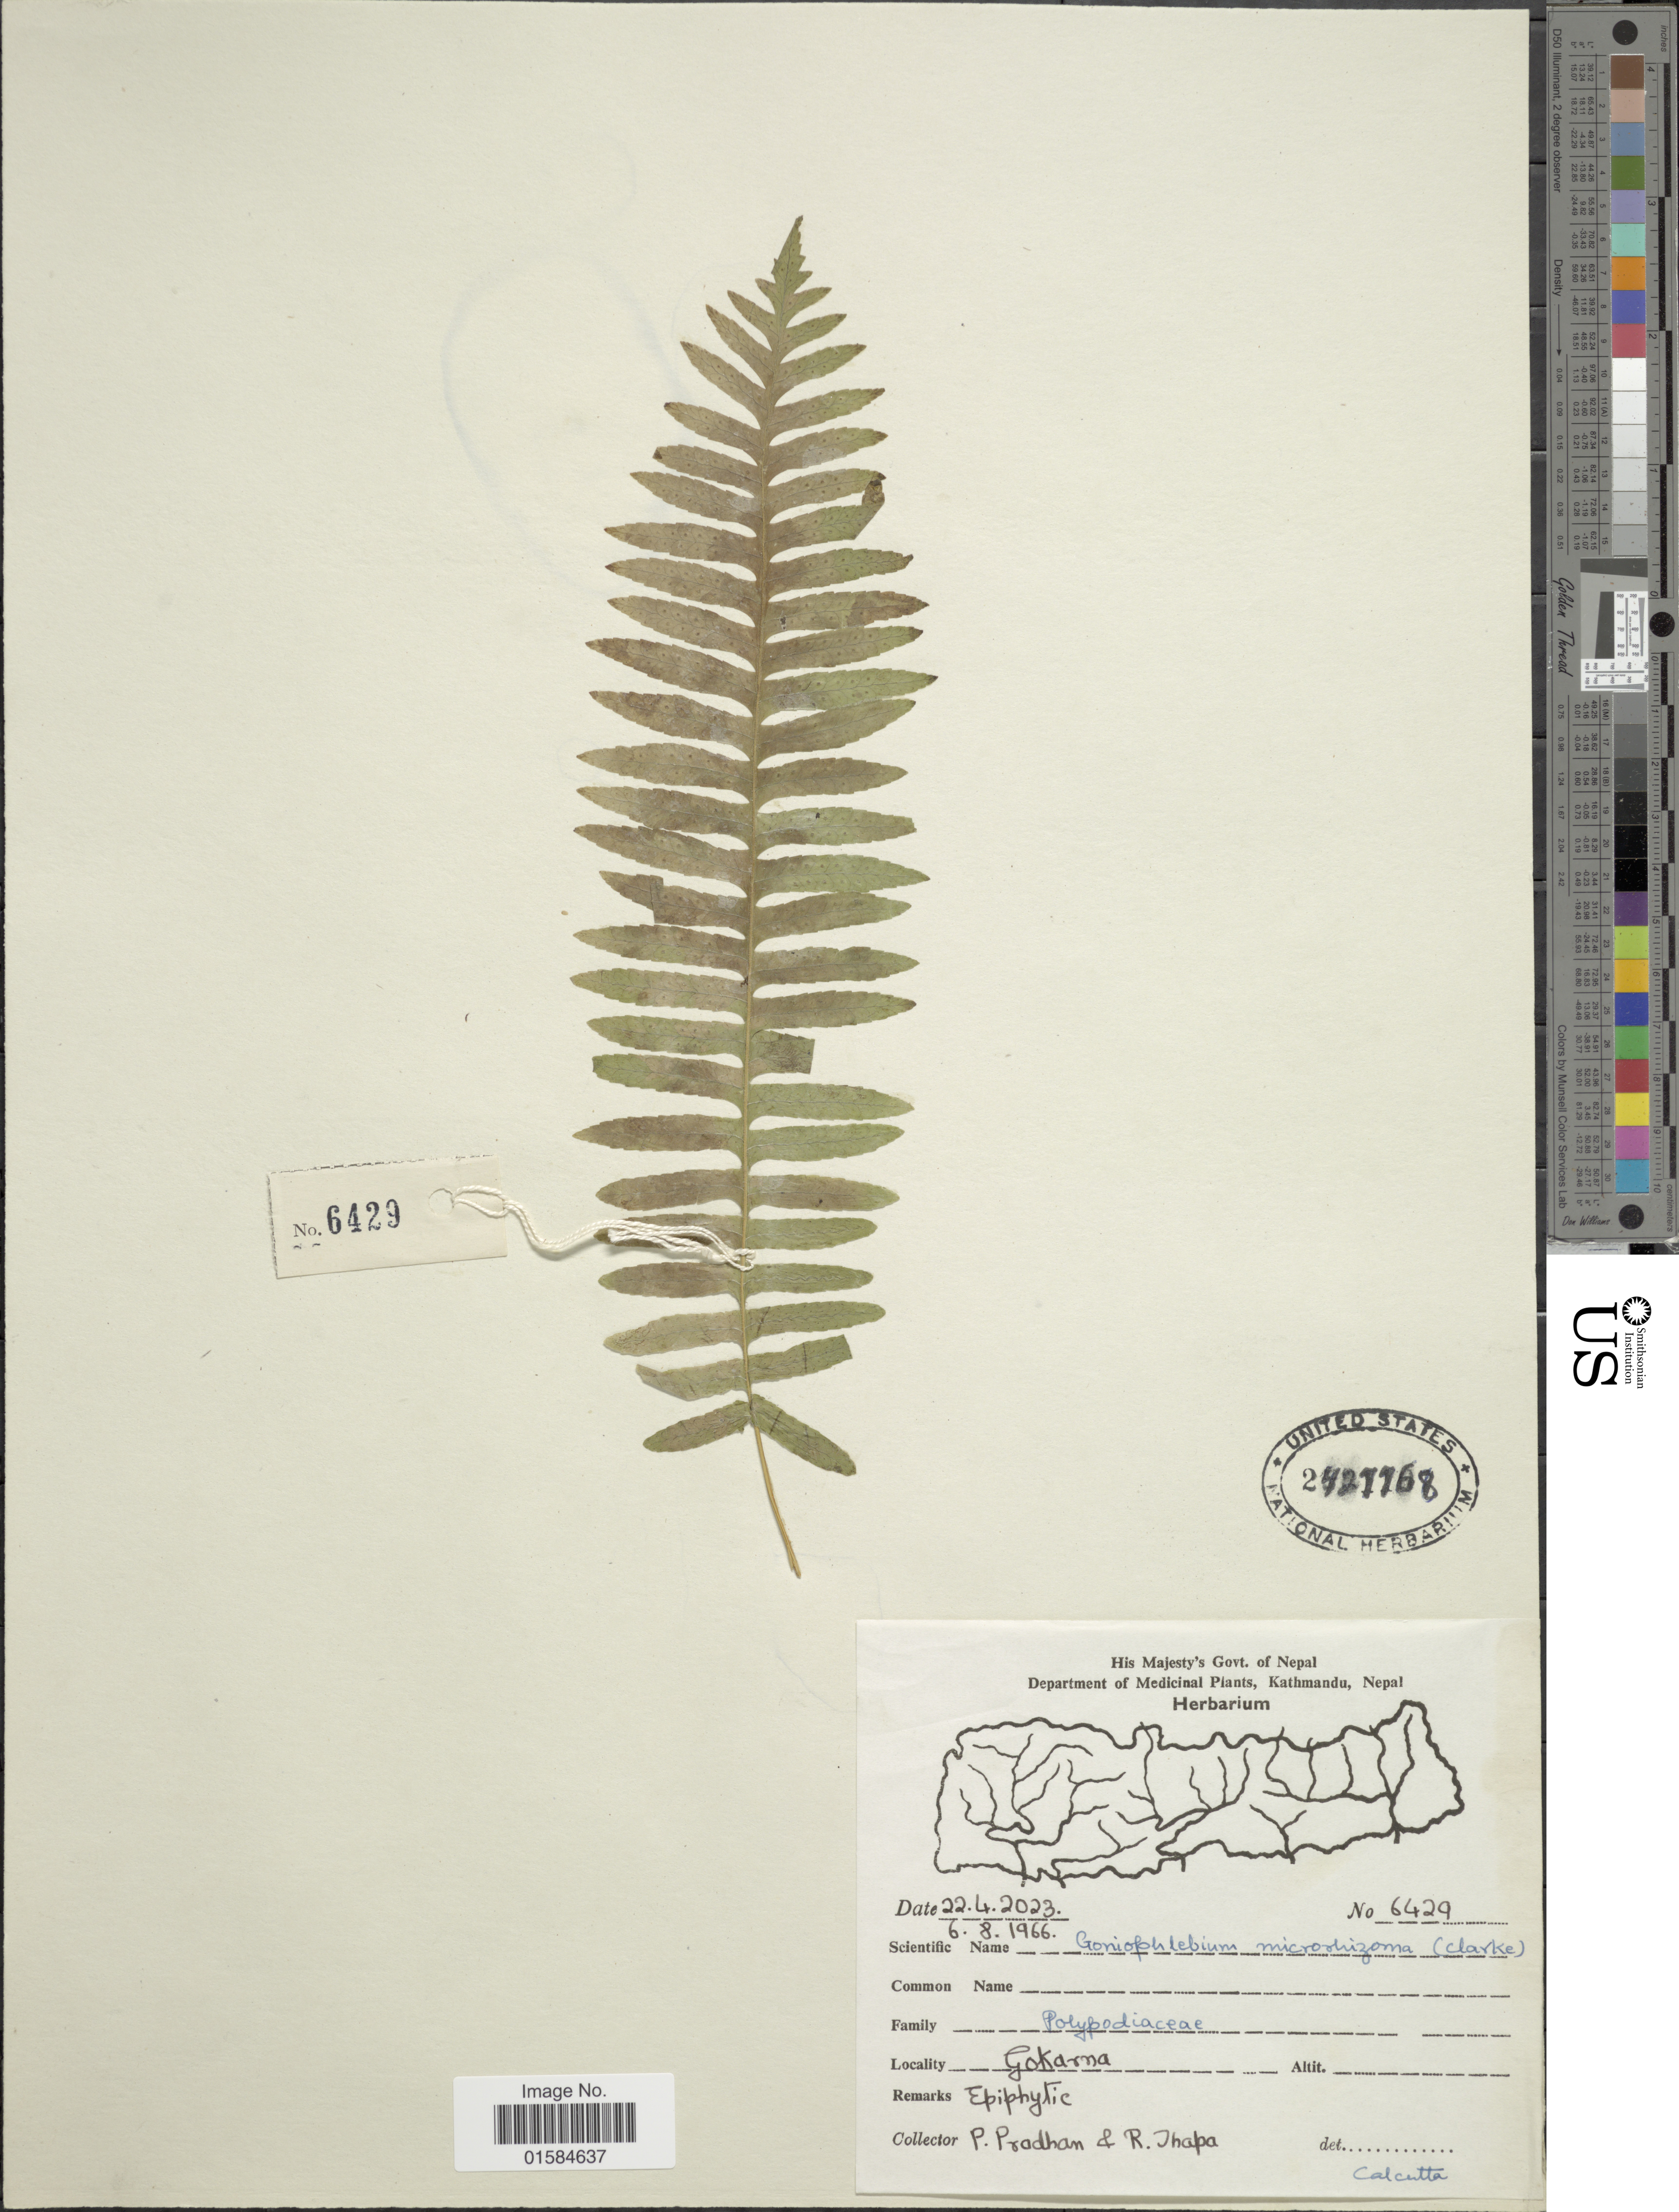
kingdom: Plantae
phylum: Tracheophyta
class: Polypodiopsida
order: Polypodiales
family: Polypodiaceae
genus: Goniophlebium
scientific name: Goniophlebium microrhizoma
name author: (C.B. Clarke) Bedd.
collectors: P. Pradhan & R. Thapa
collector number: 6429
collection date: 1966-08-06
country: Nepal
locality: Gokarna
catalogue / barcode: US 2427768